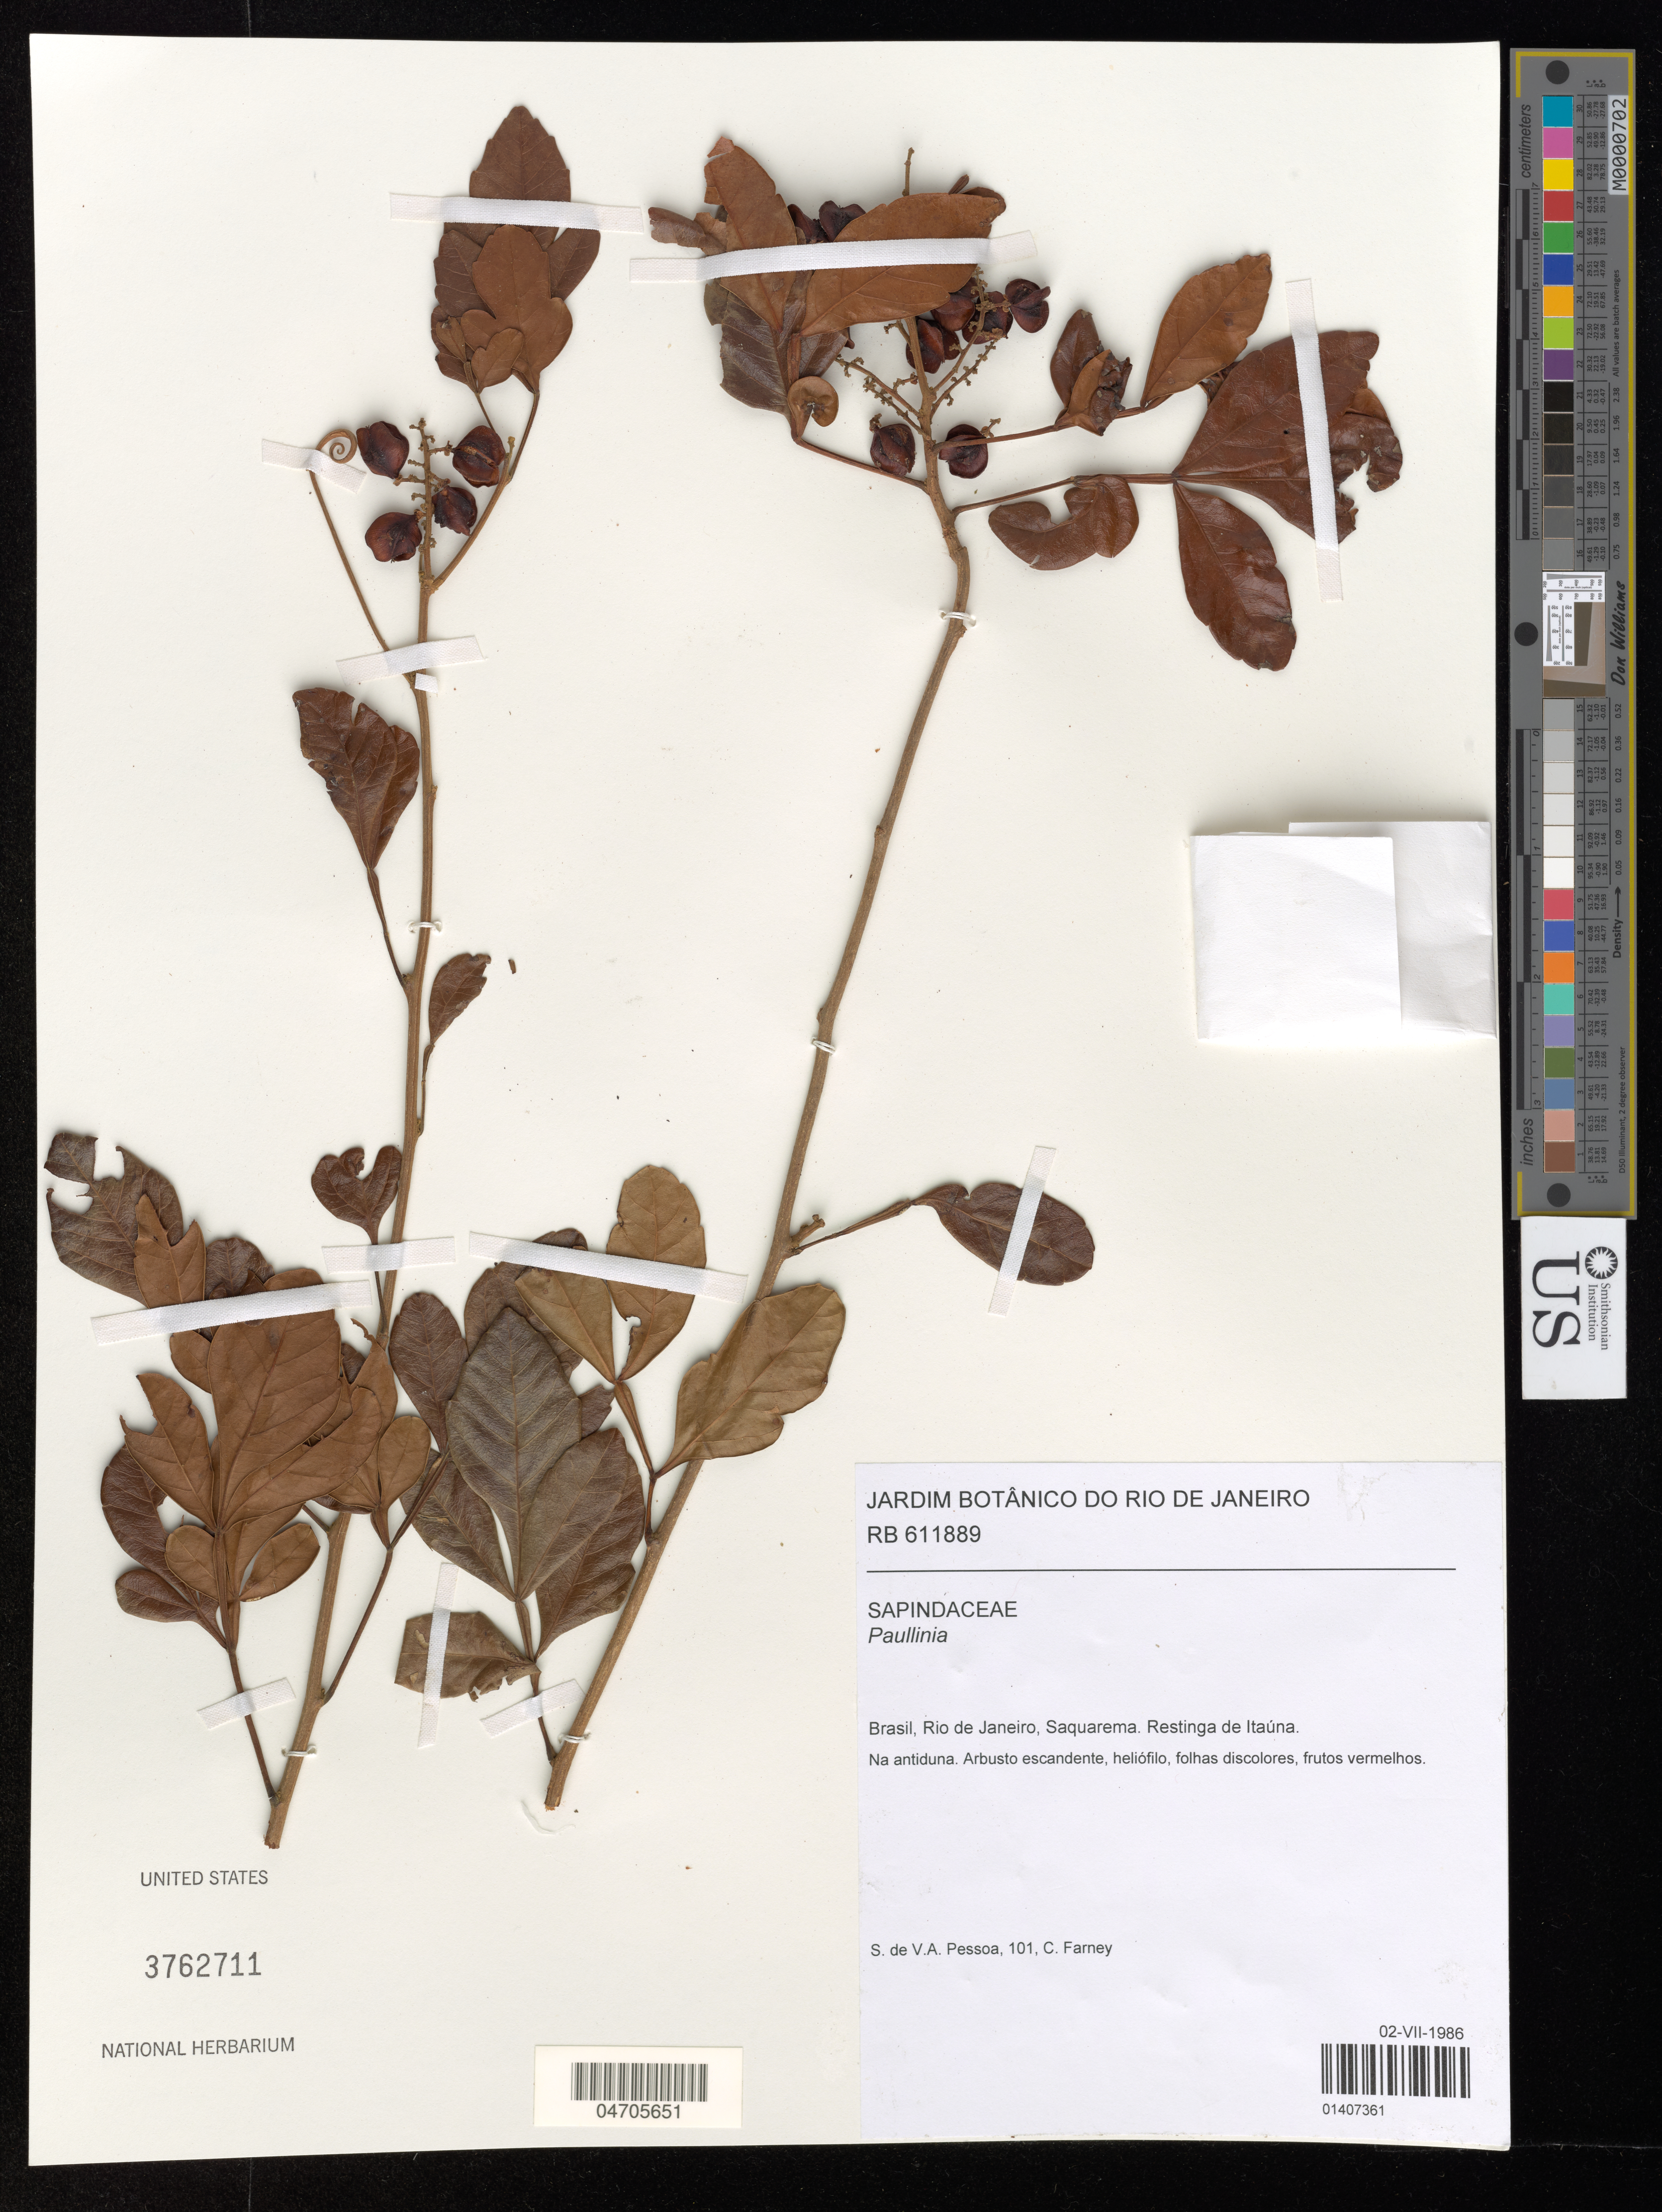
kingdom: Plantae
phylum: Tracheophyta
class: Magnoliopsida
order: Sapindales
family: Sapindaceae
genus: Paullinia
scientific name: Paullinia sp.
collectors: S. De Pessoa & C. Farney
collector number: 101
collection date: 1986-07-02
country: Brazil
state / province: Rio de Janeiro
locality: Saquarema. Restinga de Itaúna.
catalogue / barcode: US 3762711